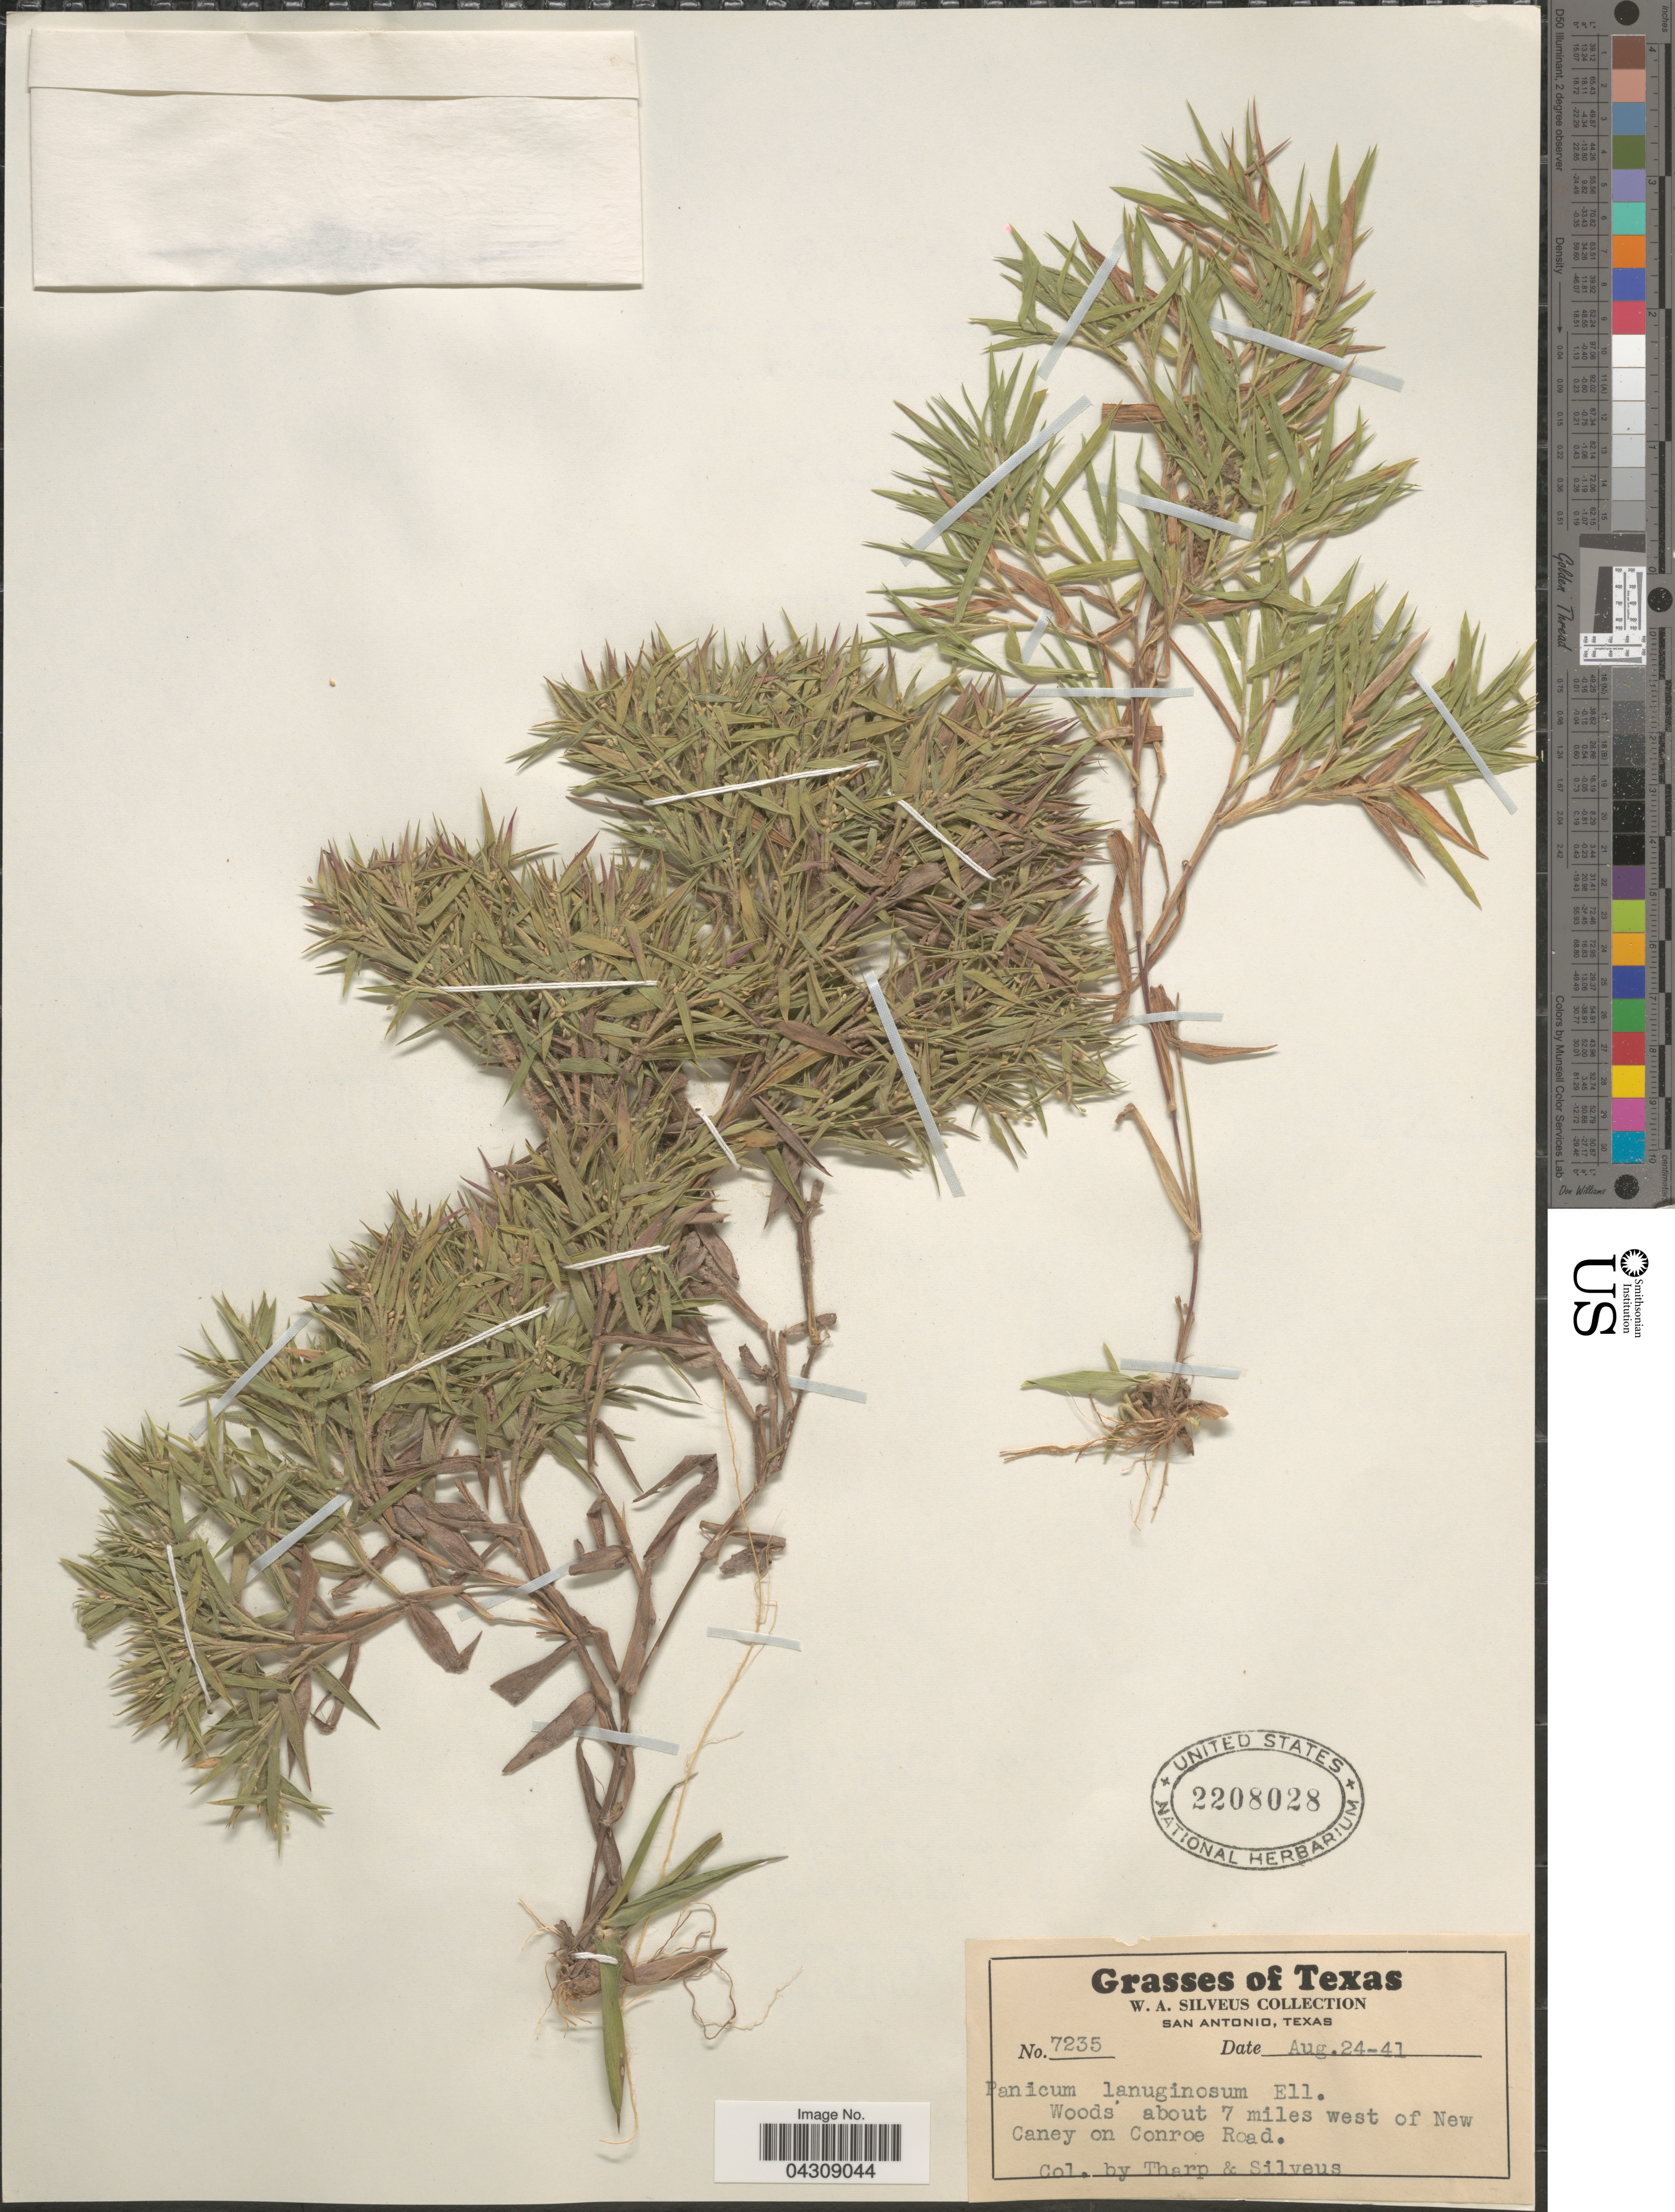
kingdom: Plantae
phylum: Tracheophyta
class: Liliopsida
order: Poales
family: Poaceae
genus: Dichanthelium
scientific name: Dichanthelium acuminatum var. acuminatum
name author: (Sw.) Gould & C.A. Clark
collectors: Tharp, -- & W. Silveus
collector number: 7235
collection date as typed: Transcribed d/m/y: 24/8/41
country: United States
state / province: Texas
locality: Woods about 7 miles west of New Caney on Conroe Road.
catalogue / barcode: US 2208028